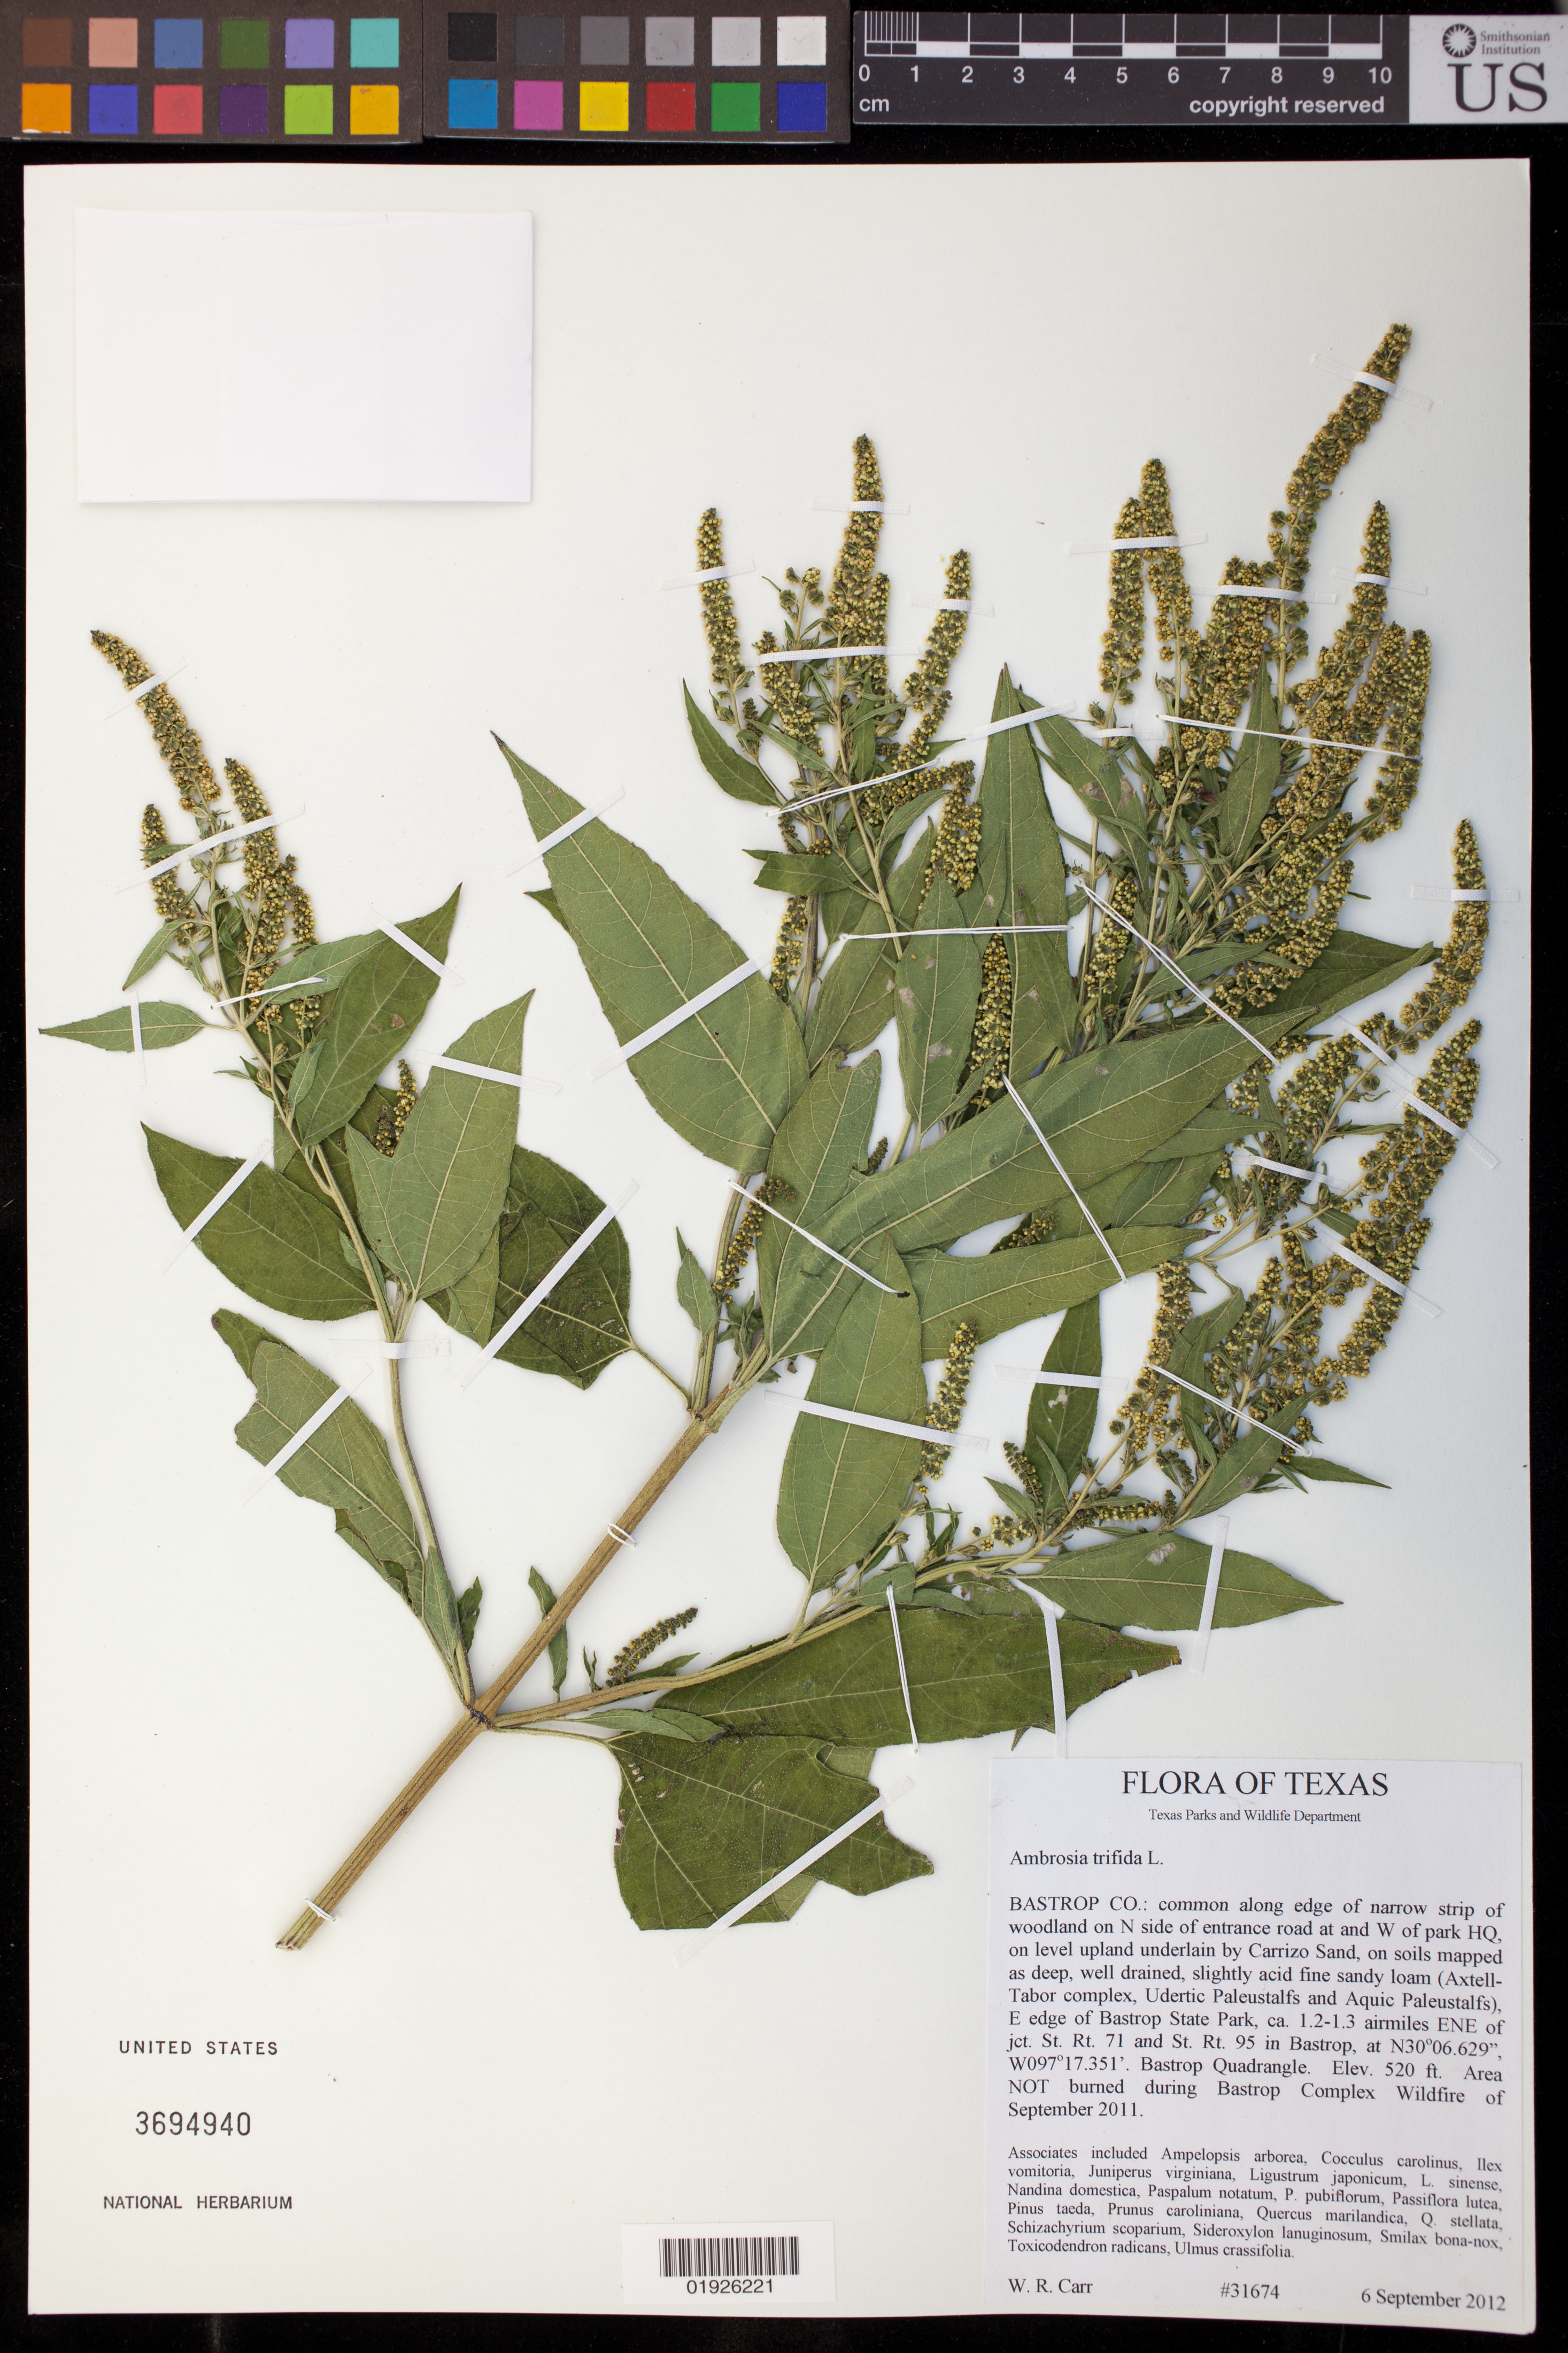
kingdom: Plantae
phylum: Tracheophyta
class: Magnoliopsida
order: Asterales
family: Asteraceae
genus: Ambrosia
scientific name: Ambrosia trifida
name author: L.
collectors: W. Carr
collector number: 31674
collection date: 2012-09-06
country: United States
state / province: Texas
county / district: Bastrop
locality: E edge of Bastrop State Park, ca. 1.2 - 1.3 airmiles ENE of jct. St. Rt. 71 and St. Rt. 95 in Bastrop. Bastrop Quadrangle.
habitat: Area NOT burned during Bastrop Complex Wildfire of September 2011.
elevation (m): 158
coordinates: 30 06.629 N, 097 17.351 W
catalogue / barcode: US 3694940